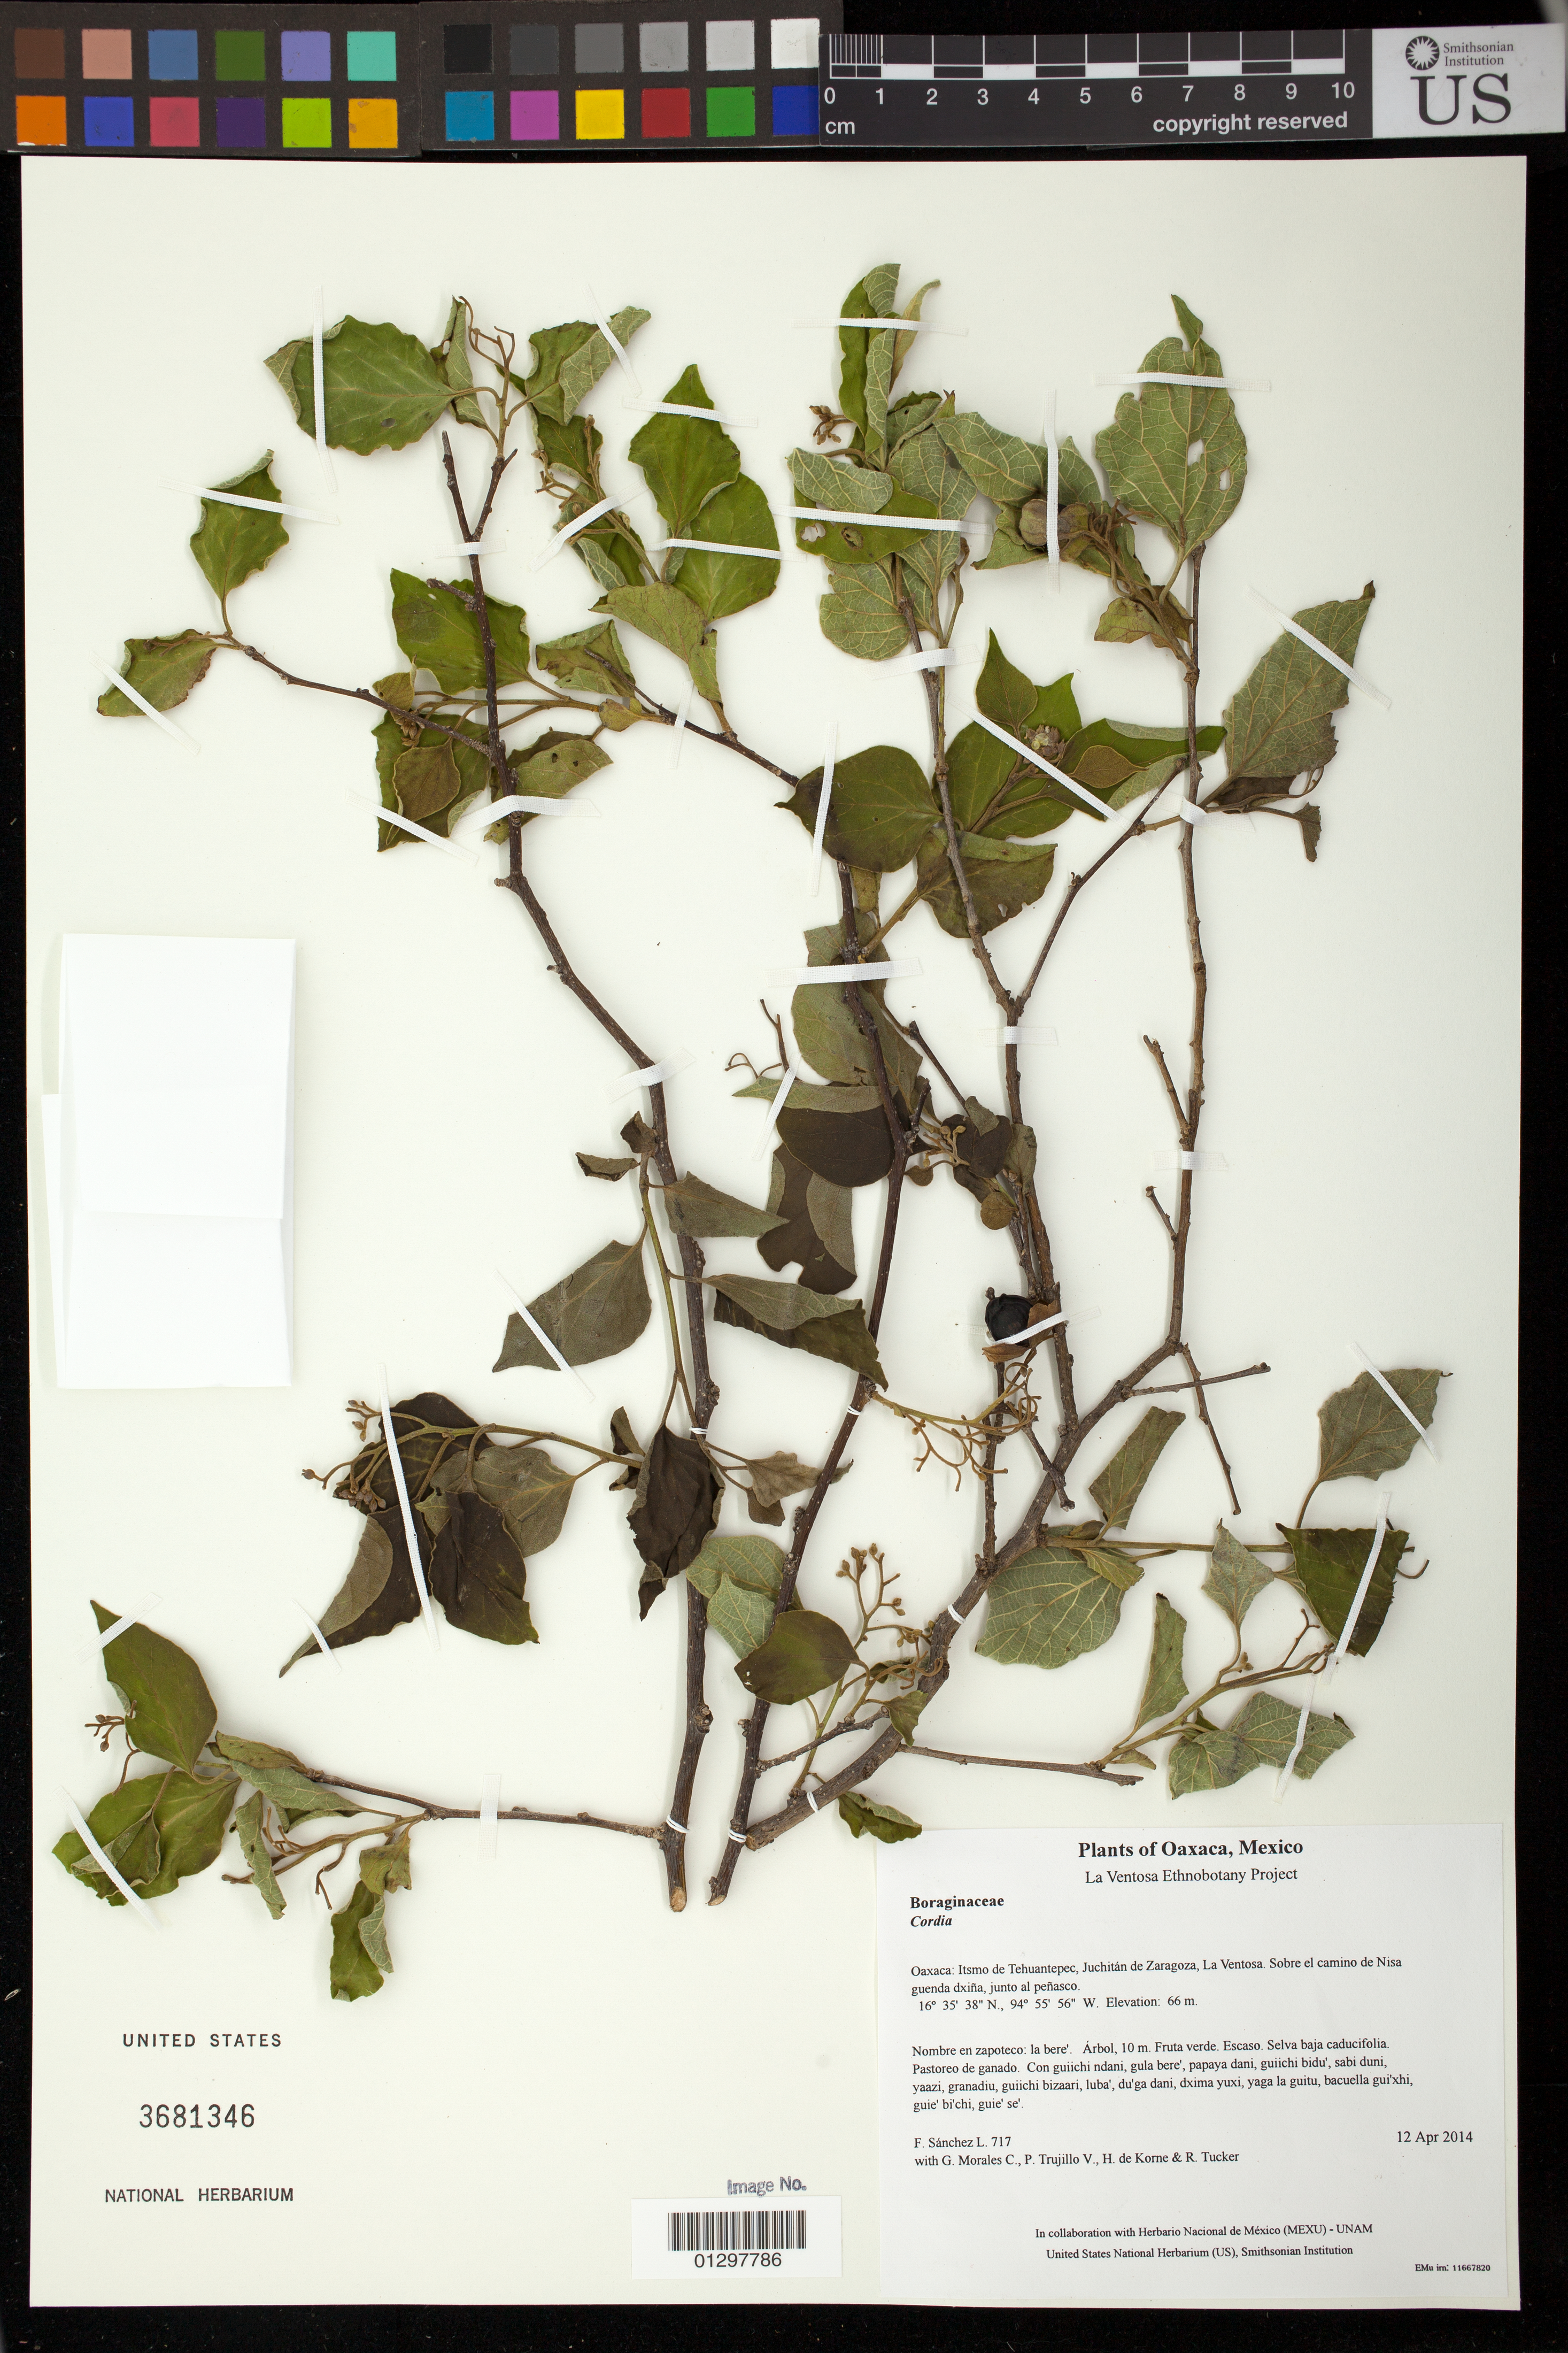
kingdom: Plantae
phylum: Tracheophyta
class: Magnoliopsida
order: Boraginales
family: Cordiaceae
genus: Cordia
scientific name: Cordia seleriana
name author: Fernald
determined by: Velasco G., Kenia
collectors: F. Sánchez L., G. Morales C., P. Trujillo V., H. de Korne & R. Tucker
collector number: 717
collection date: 2014-04-12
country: Mexico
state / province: Oaxaca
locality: Itsmo de Tehuantepec, Juchitán de Zaragoza, La Ventosa. Sobre el camino de Nisa guenda dxiña, junto al peñasco.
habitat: Selva baja caducifolia. Pastoreo de ganado.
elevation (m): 66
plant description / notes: JEBOT, MEXU, SERO, SIPI, US; Yaga. 10 m. Cuaananaxhi naga'. Huaxie'.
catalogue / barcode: US 3681346